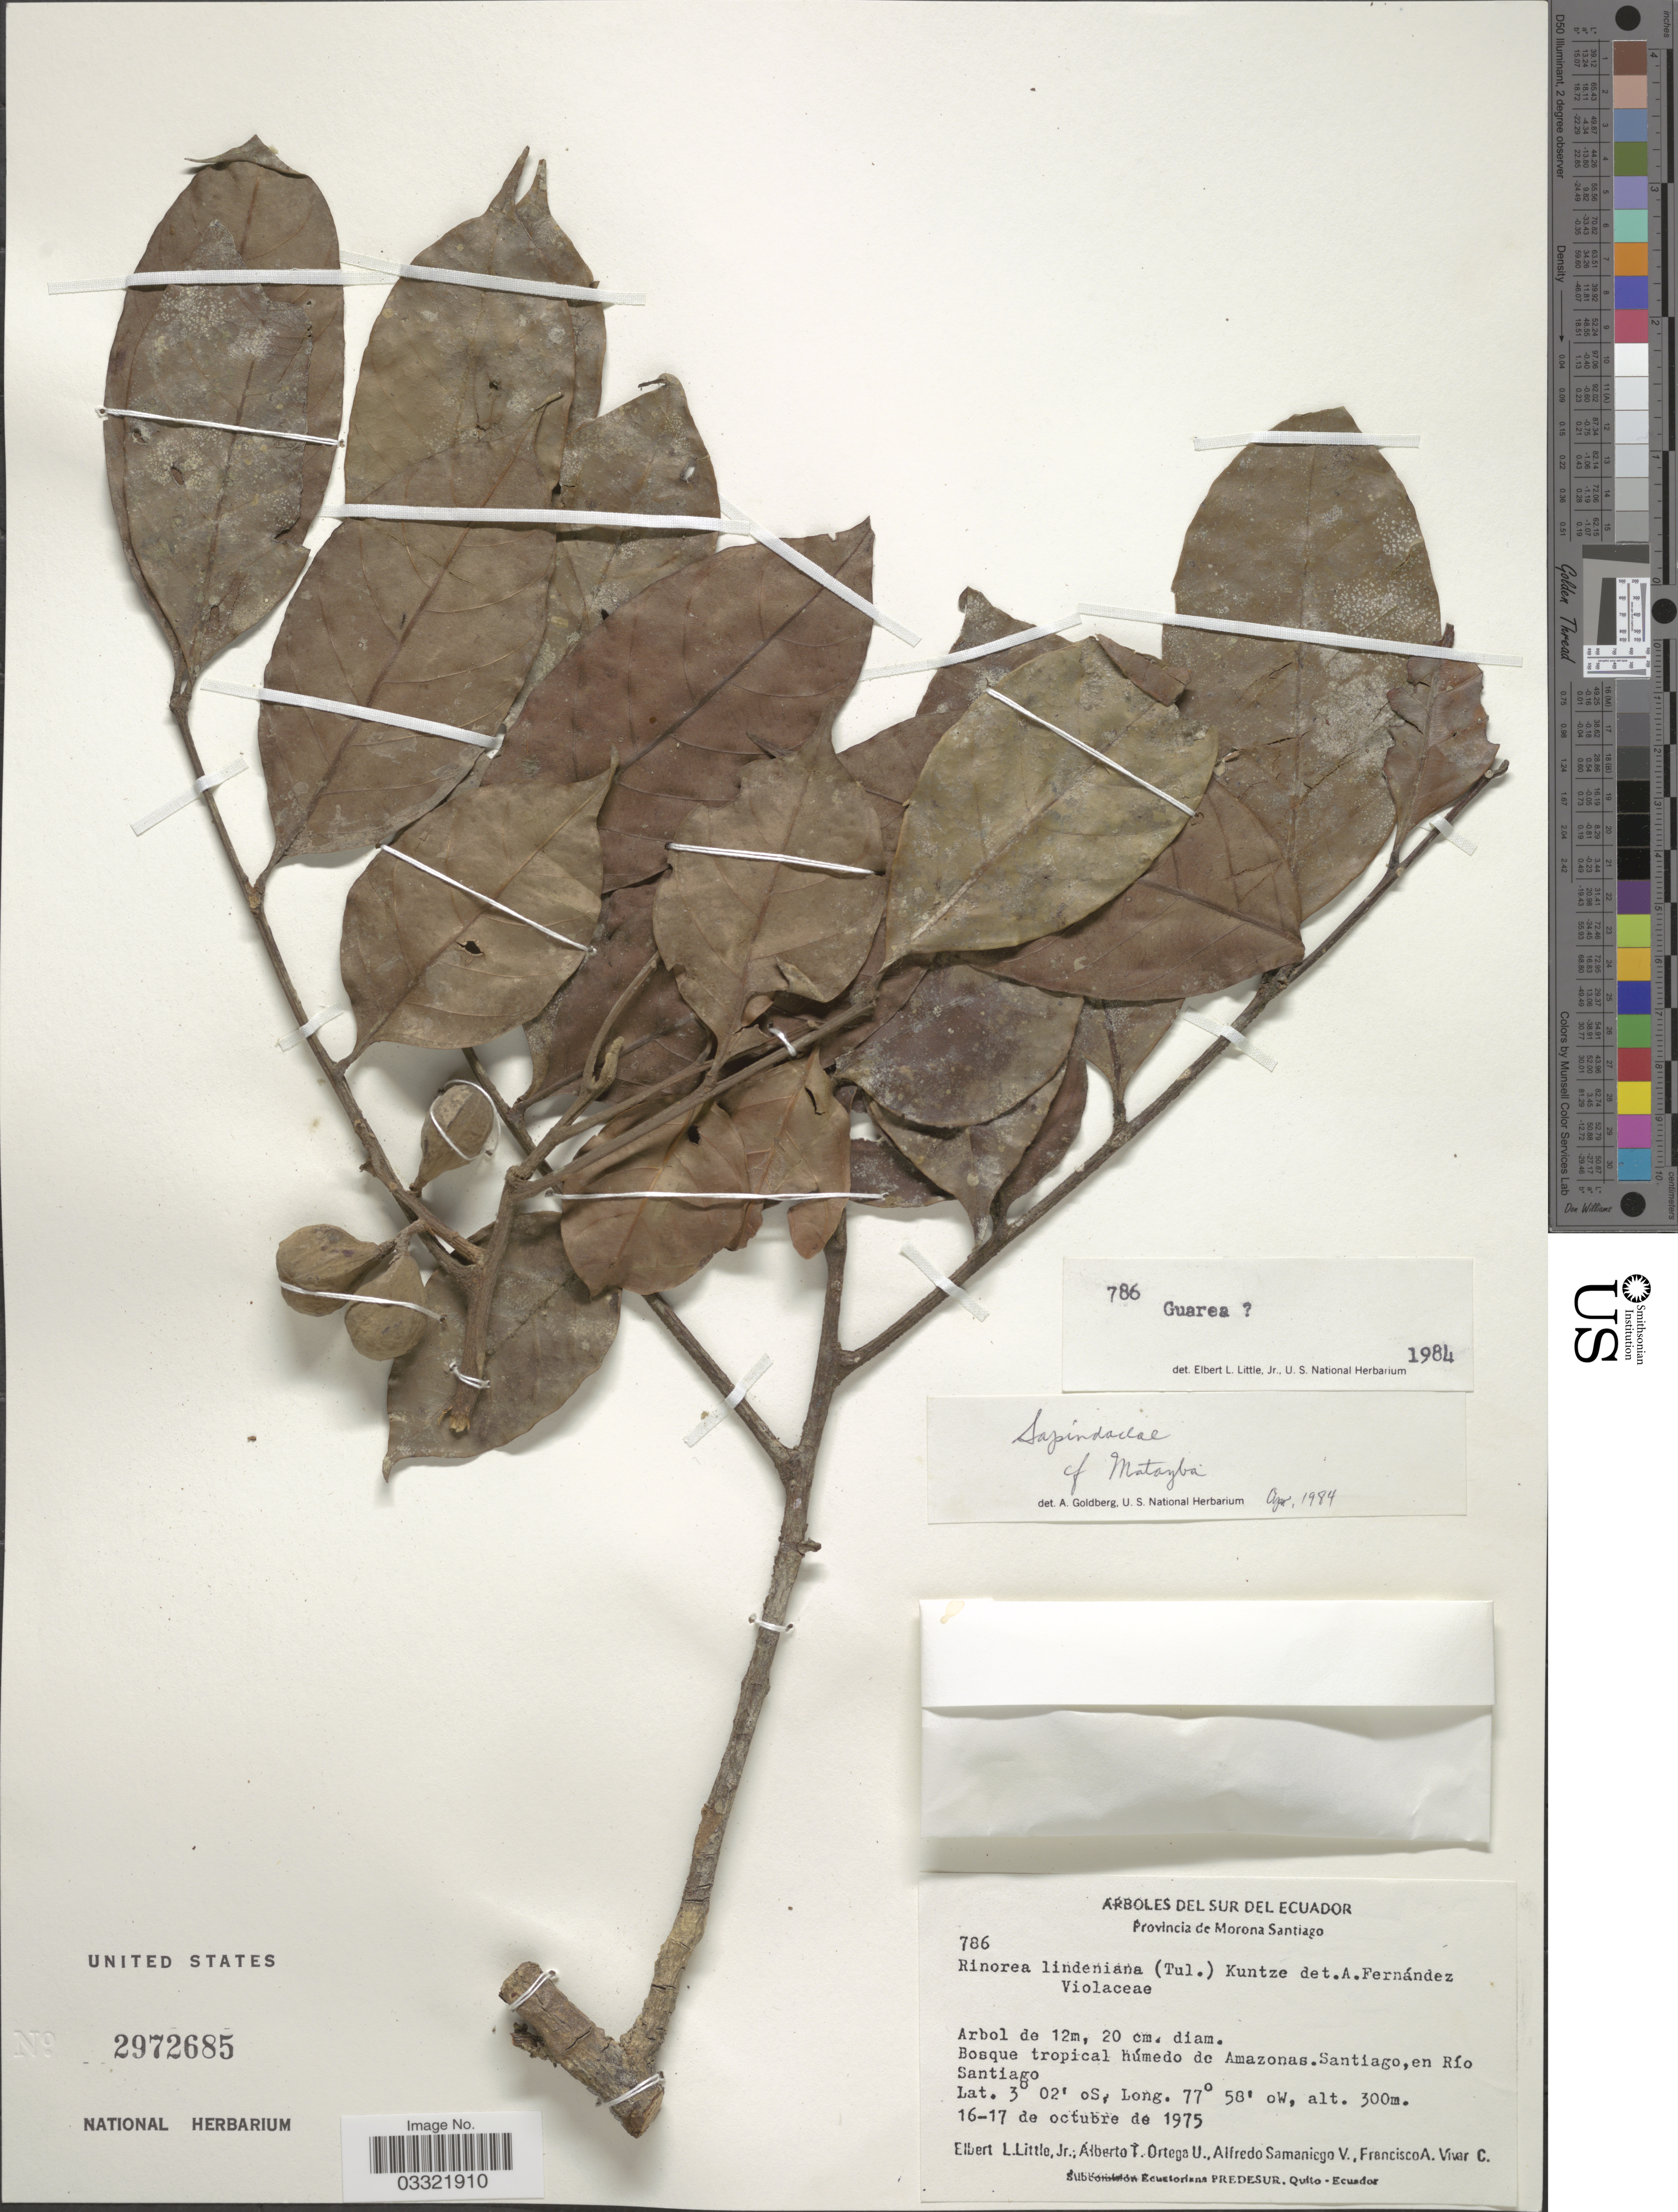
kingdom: Plantae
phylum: Tracheophyta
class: Magnoliopsida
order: Sapindales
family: Meliaceae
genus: Guarea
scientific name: Guarea sp.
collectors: E. L. Little, A. T. Ortega U., A. V. Samaniego & F. A. Vivar C.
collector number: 786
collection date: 1975-10-16/1975-10-17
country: Ecuador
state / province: Morona-Santiago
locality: Bosque tropical húmedo de Amazonas. Santiago, en Río Santiago.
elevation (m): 300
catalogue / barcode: US 2972685